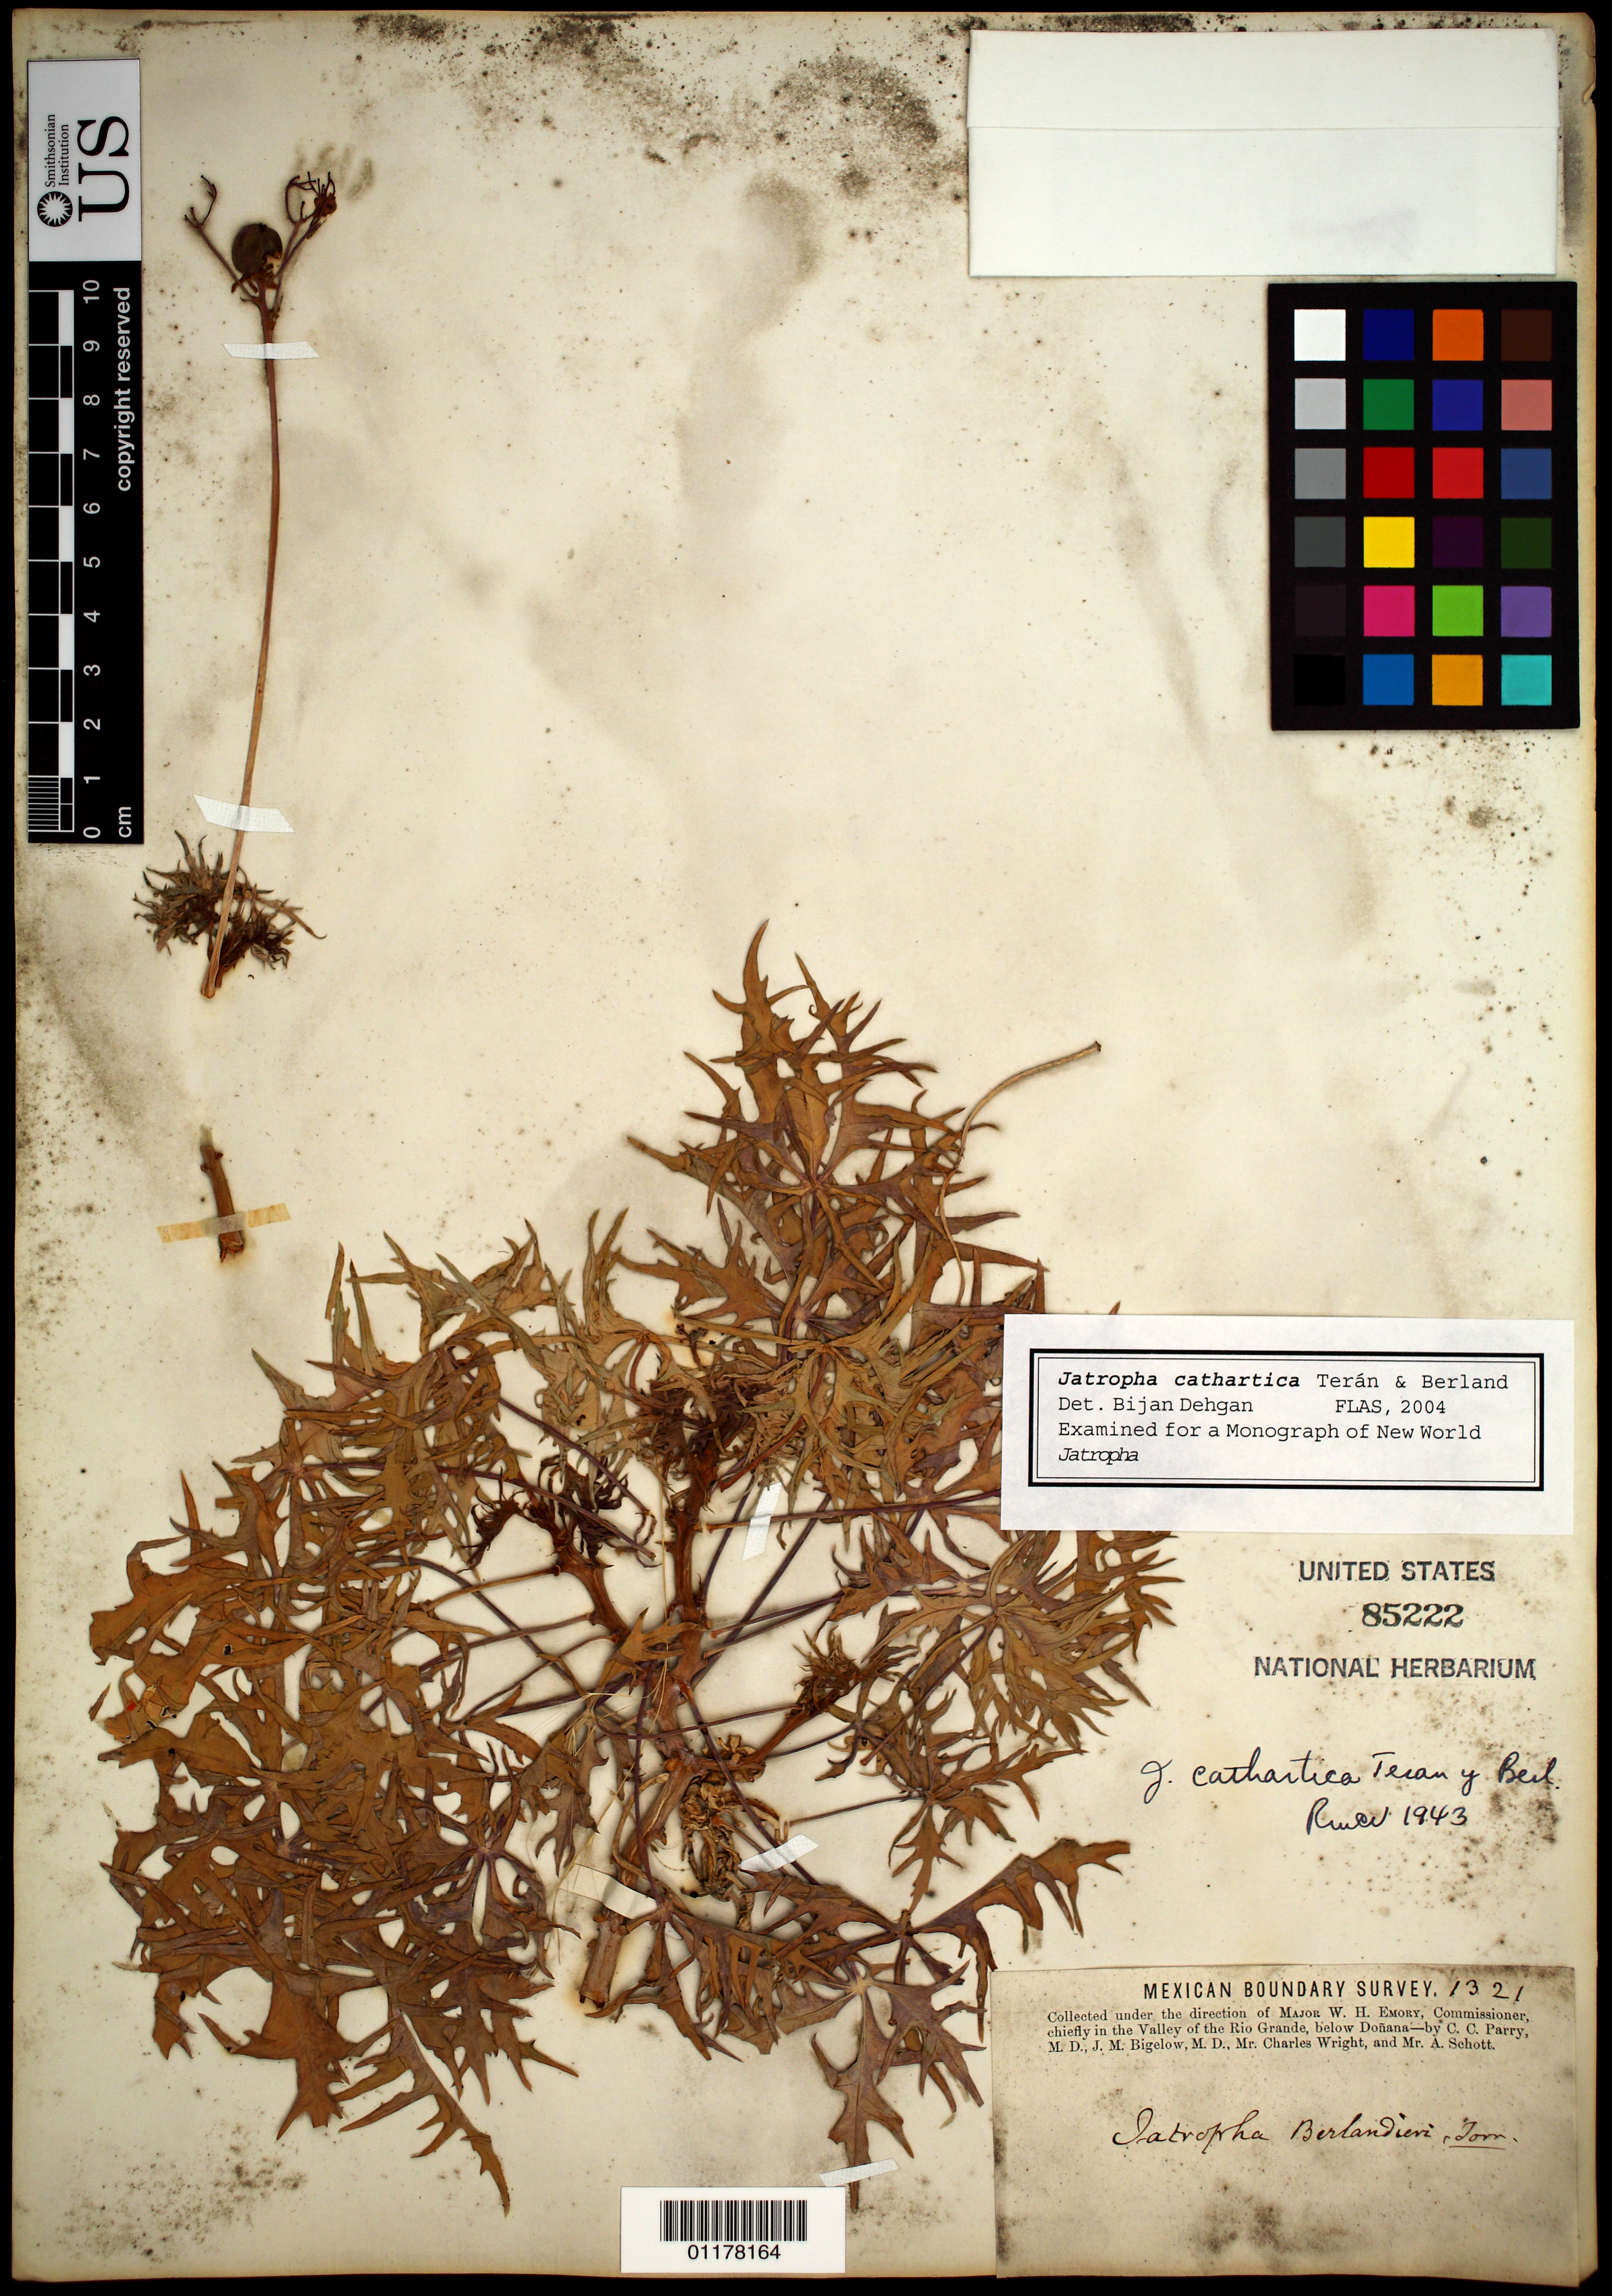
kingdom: Plantae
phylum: Tracheophyta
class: Magnoliopsida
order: Malpighiales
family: Euphorbiaceae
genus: Jatropha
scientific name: Jatropha cathartica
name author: Terán & Berland.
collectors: C. C. Parry, J. M. Bigelow & J. M. Bigelow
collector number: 1321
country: United States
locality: In the valley of the Rio Grande.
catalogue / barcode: US 85222